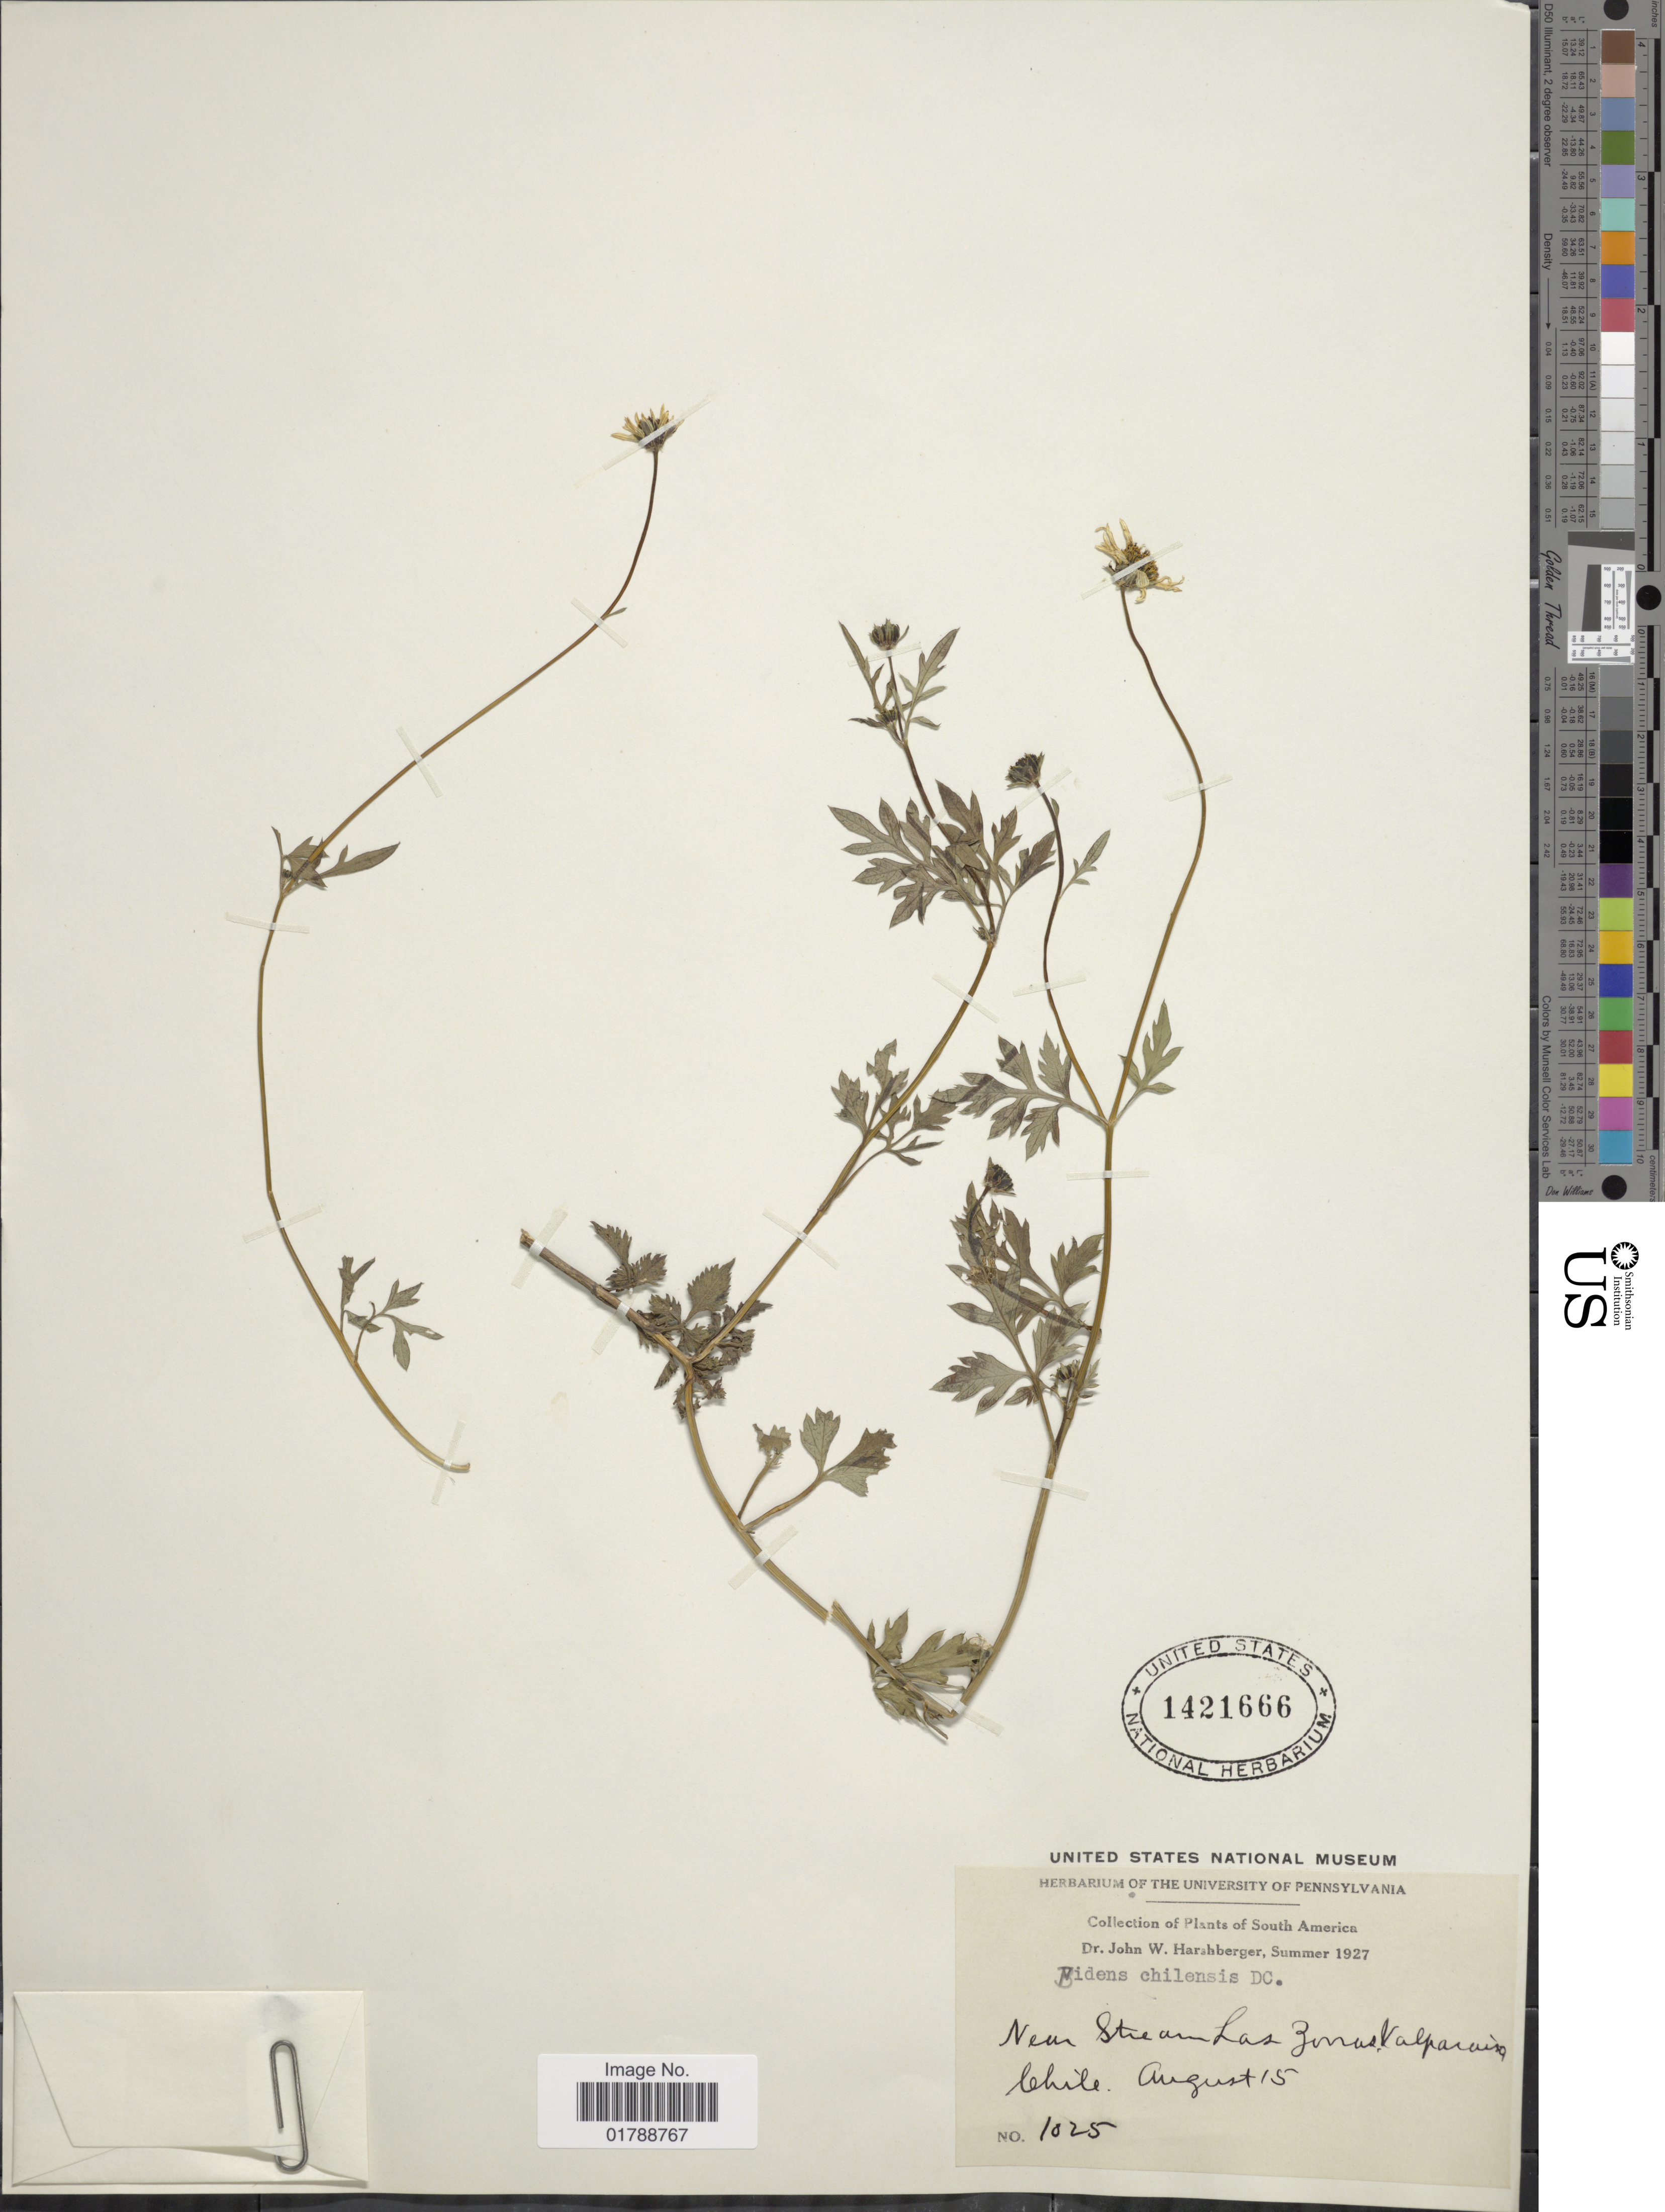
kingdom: Plantae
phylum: Tracheophyta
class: Magnoliopsida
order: Asterales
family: Asteraceae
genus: Bidens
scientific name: Bidens pilosa var. alausensis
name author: Sherff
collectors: J. W. Harshberger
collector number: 1025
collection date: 1927-08-15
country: Chile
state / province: Valparaíso (V)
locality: Near Stream. Las Zonas.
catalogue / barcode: US 1421666